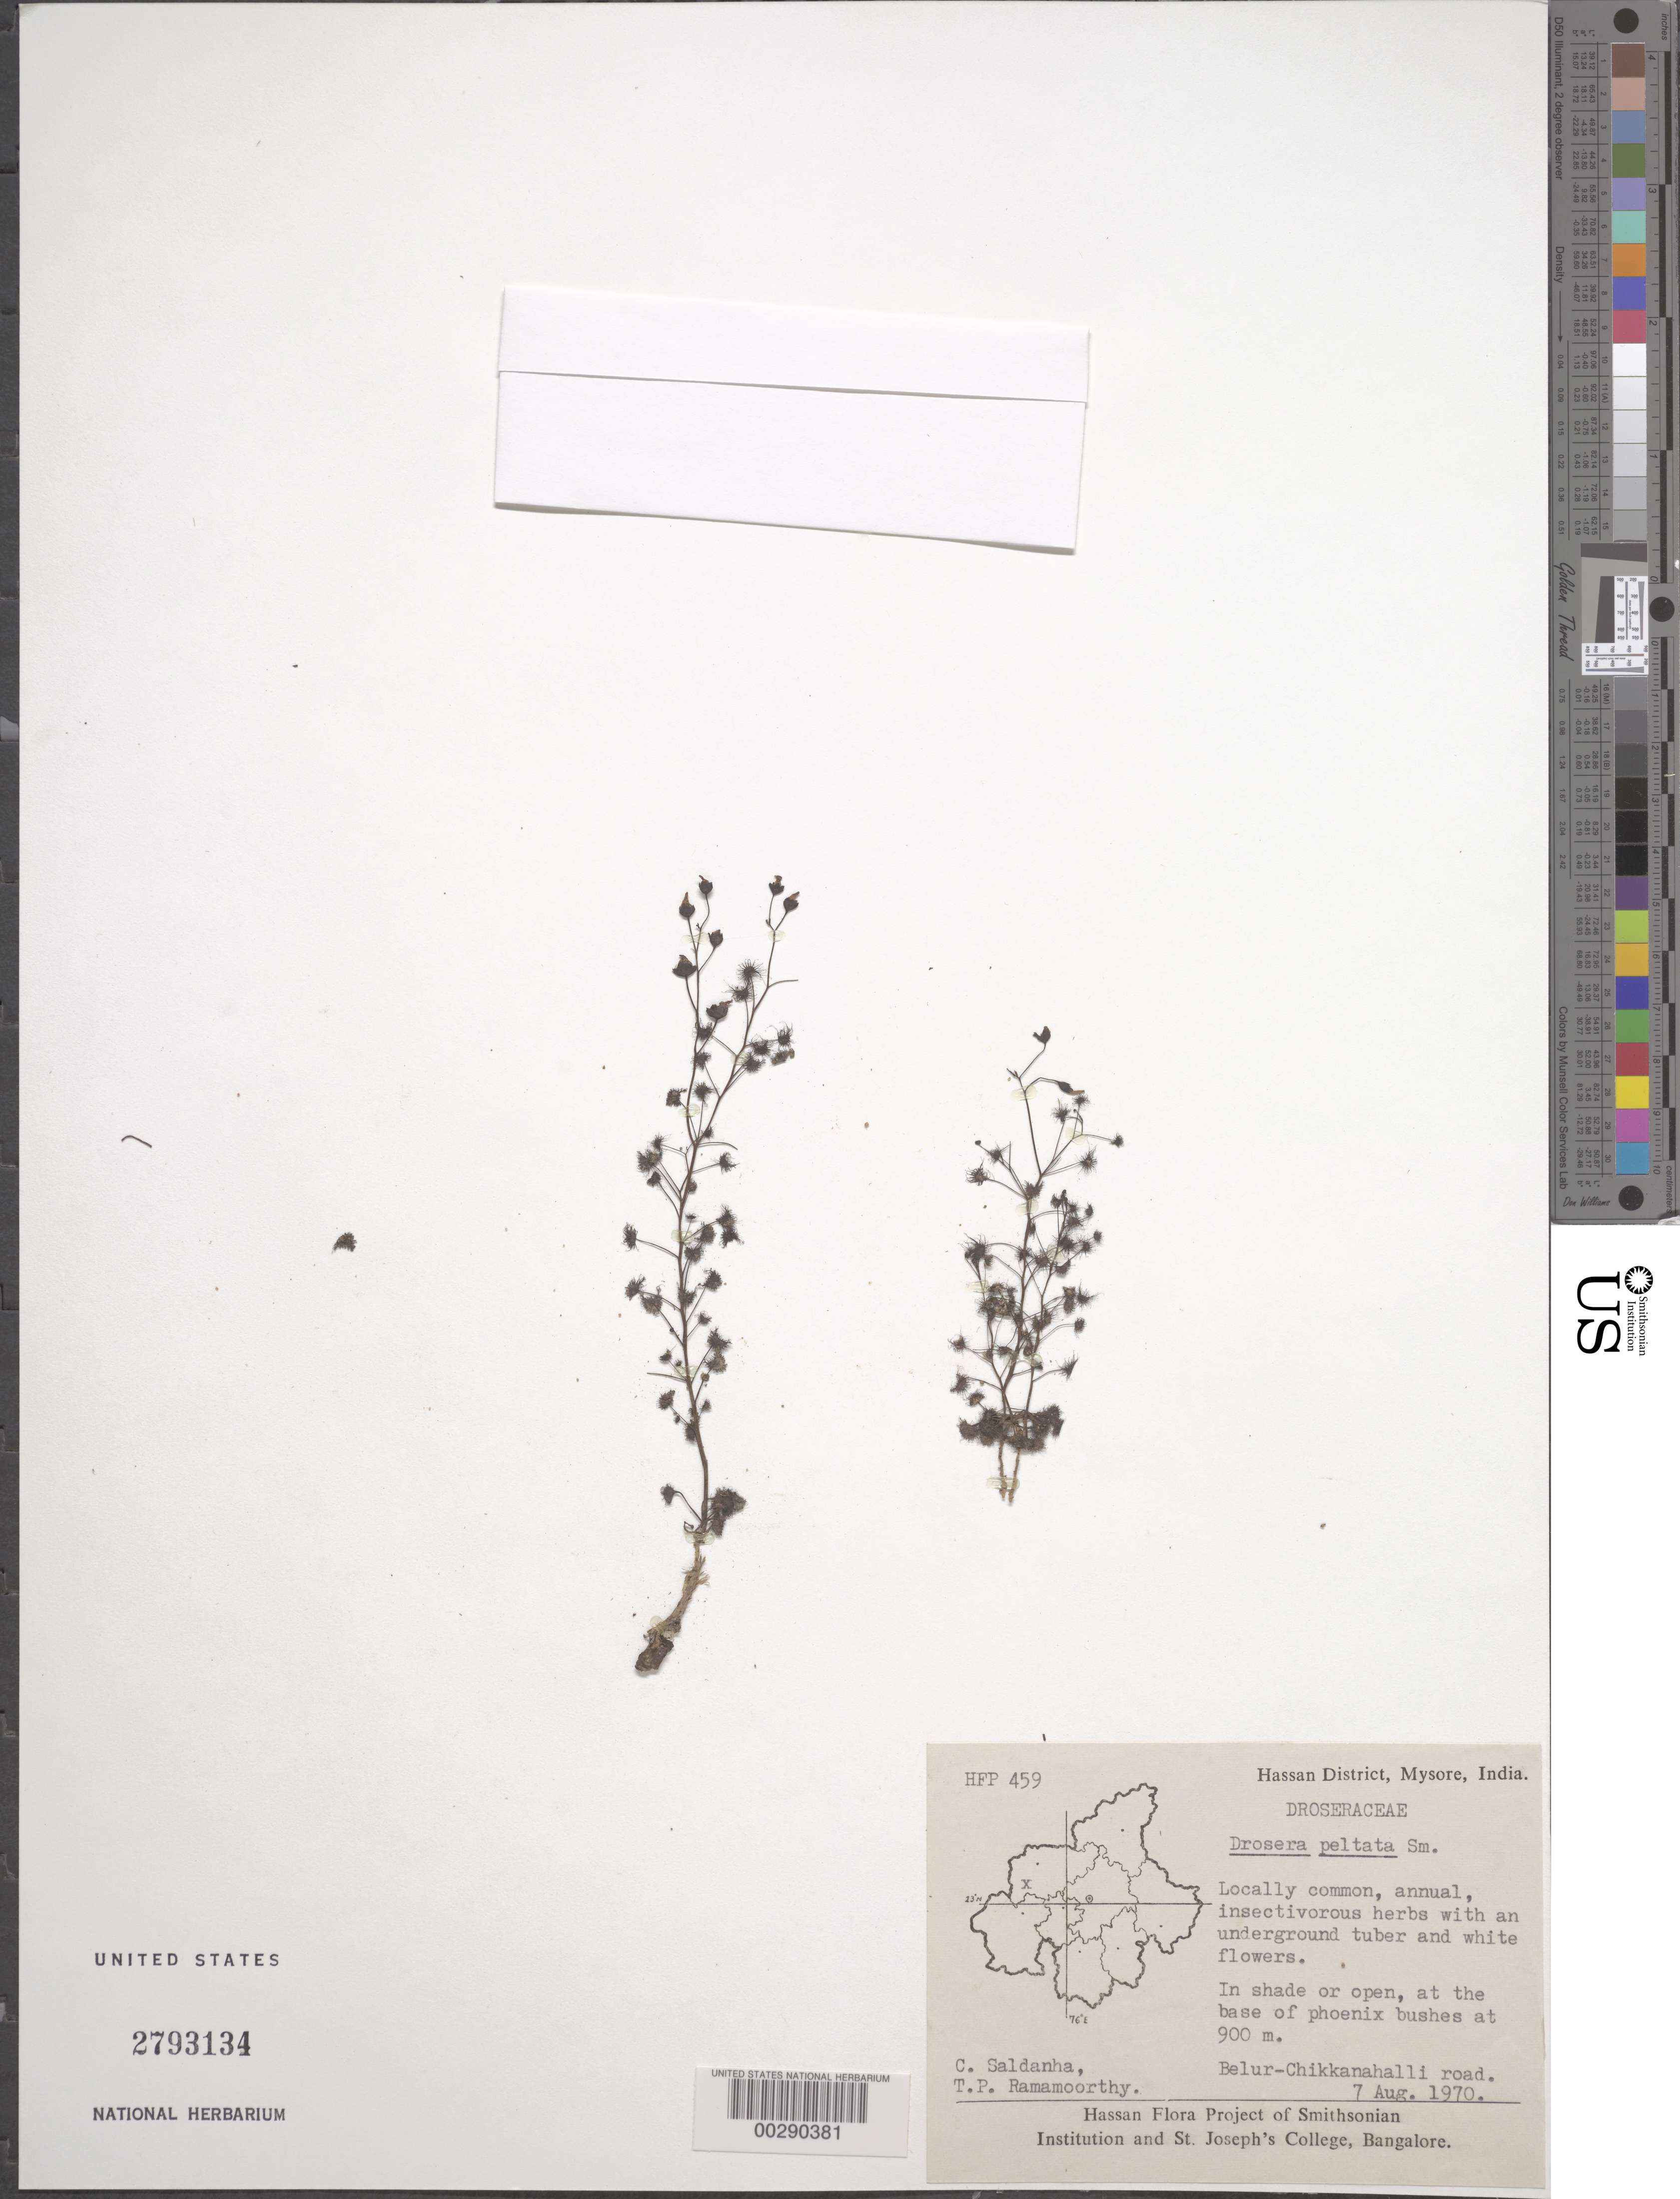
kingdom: Plantae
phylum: Tracheophyta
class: Magnoliopsida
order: Caryophyllales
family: Droseraceae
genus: Drosera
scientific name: Drosera peltata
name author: Sm. ex Willd.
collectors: C. J. Saldanha & T. P. Ramamoorthy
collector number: Hfp 459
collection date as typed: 07 Aug 1970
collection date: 1970-08-07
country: India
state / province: Karnataka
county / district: Hassan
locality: Belur - chikkanahalli road, mysore state [mysore state = karnataka.]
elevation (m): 900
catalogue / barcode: US 2793134